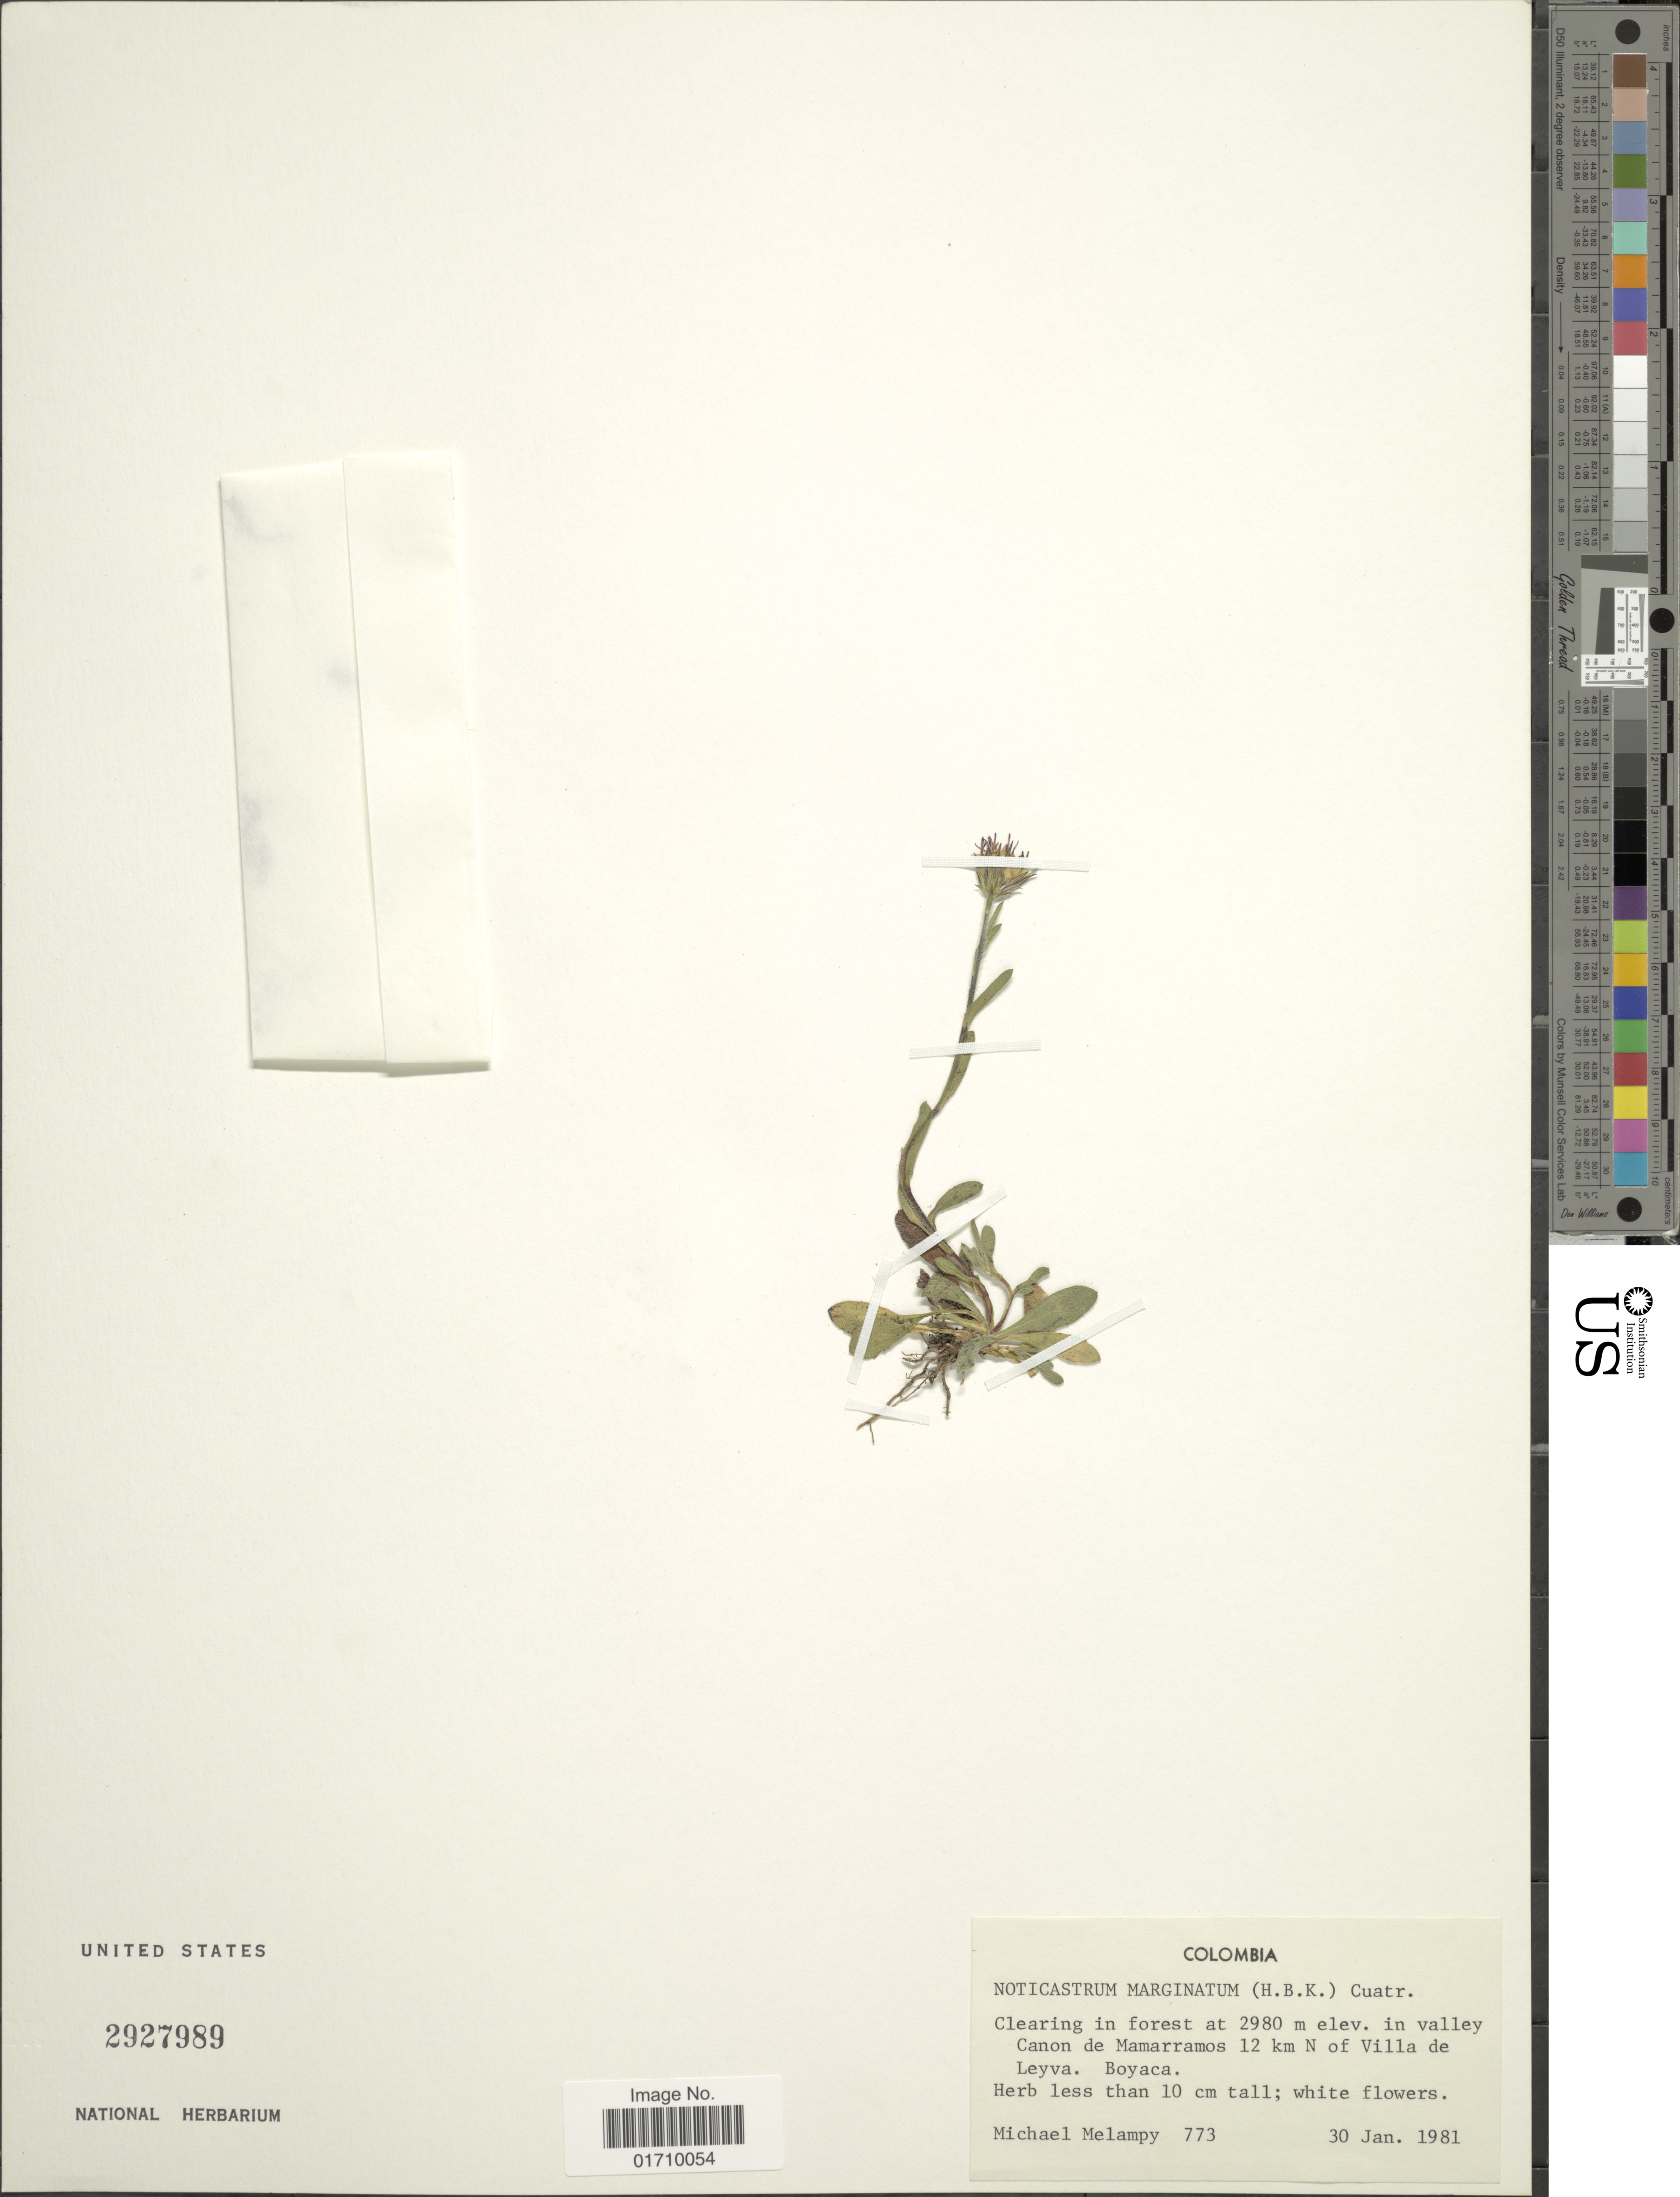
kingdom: Plantae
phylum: Tracheophyta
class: Magnoliopsida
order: Asterales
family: Asteraceae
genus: Noticastrum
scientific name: Noticastrum marginatum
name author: (Kunth) Cuatrec.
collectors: M. Melampy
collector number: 773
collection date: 1981-01-30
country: Colombia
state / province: Boyacá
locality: In valley Canon de Mamarramos 12 km N of Villa de Leyva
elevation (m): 2980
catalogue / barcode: US 2927989